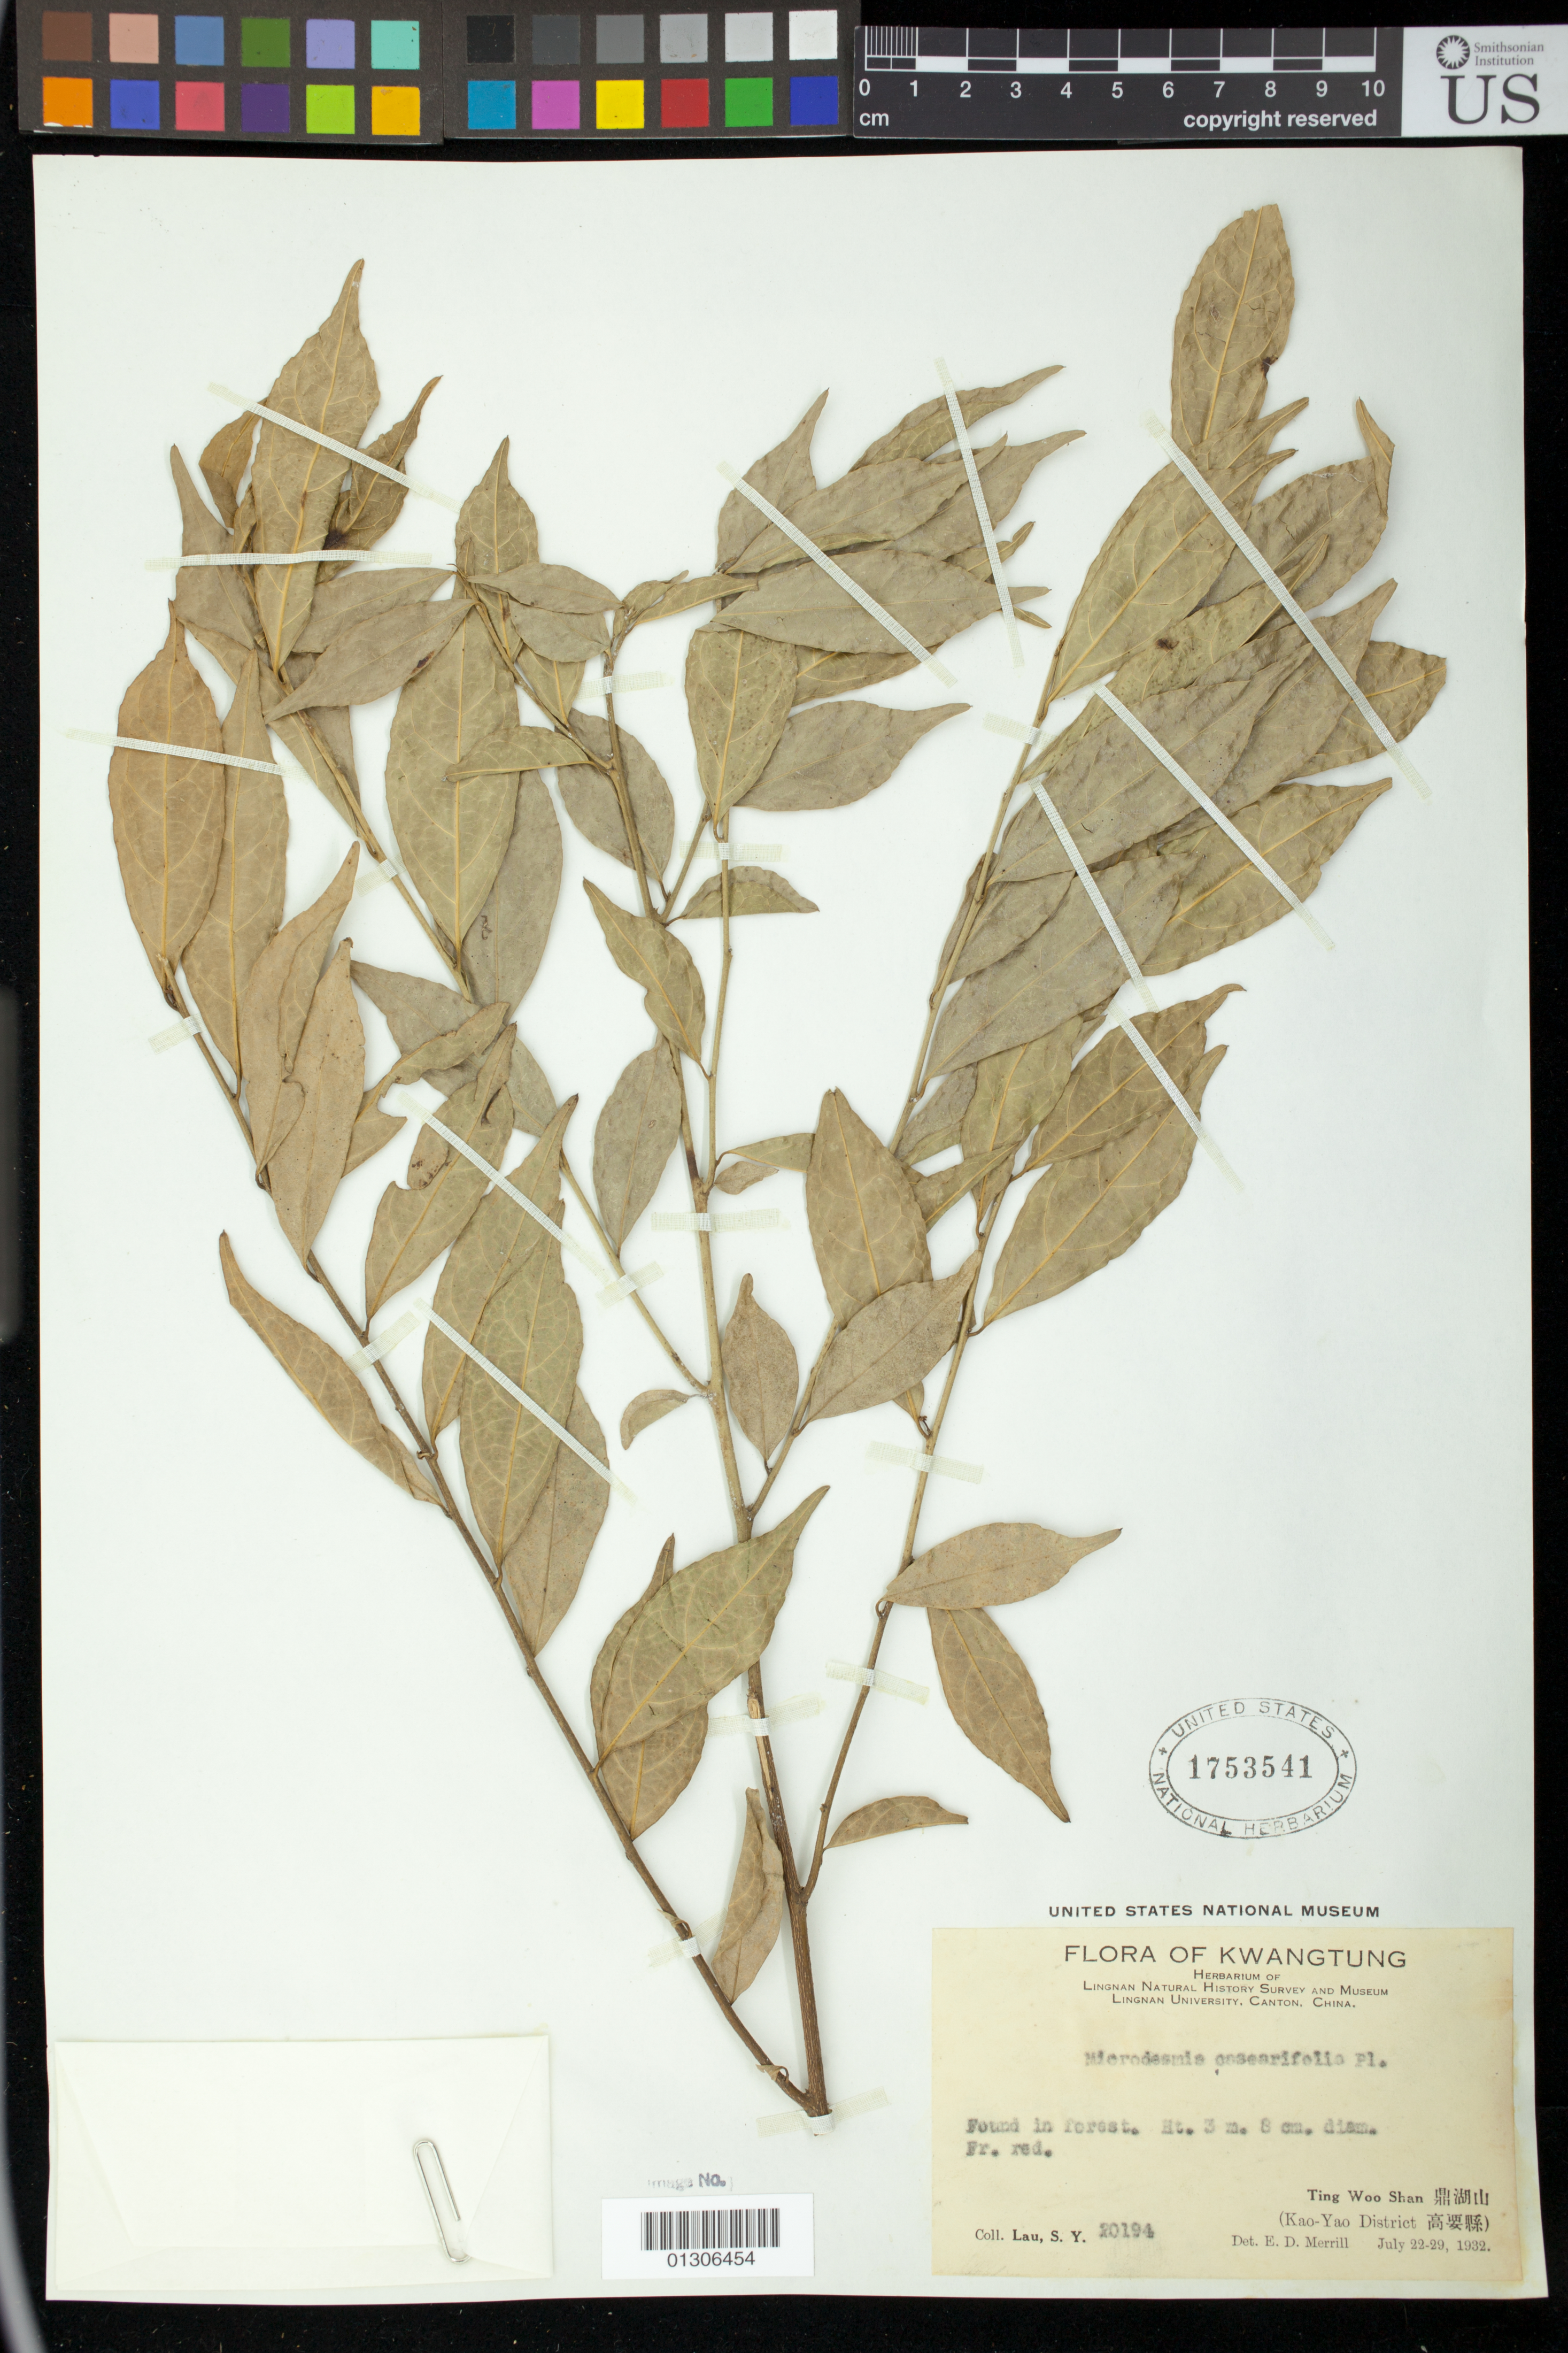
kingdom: Plantae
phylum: Tracheophyta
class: Magnoliopsida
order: Malpighiales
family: Pandaceae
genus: Microdesmis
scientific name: Microdesmis casearifolia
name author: Planch. & Hook.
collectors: S. Y. Lau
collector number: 20194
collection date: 1932-07-22/1932-07-29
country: China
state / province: Guangdong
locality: Ting Woo Shan (Kao-Yao District)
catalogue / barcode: US 1753541